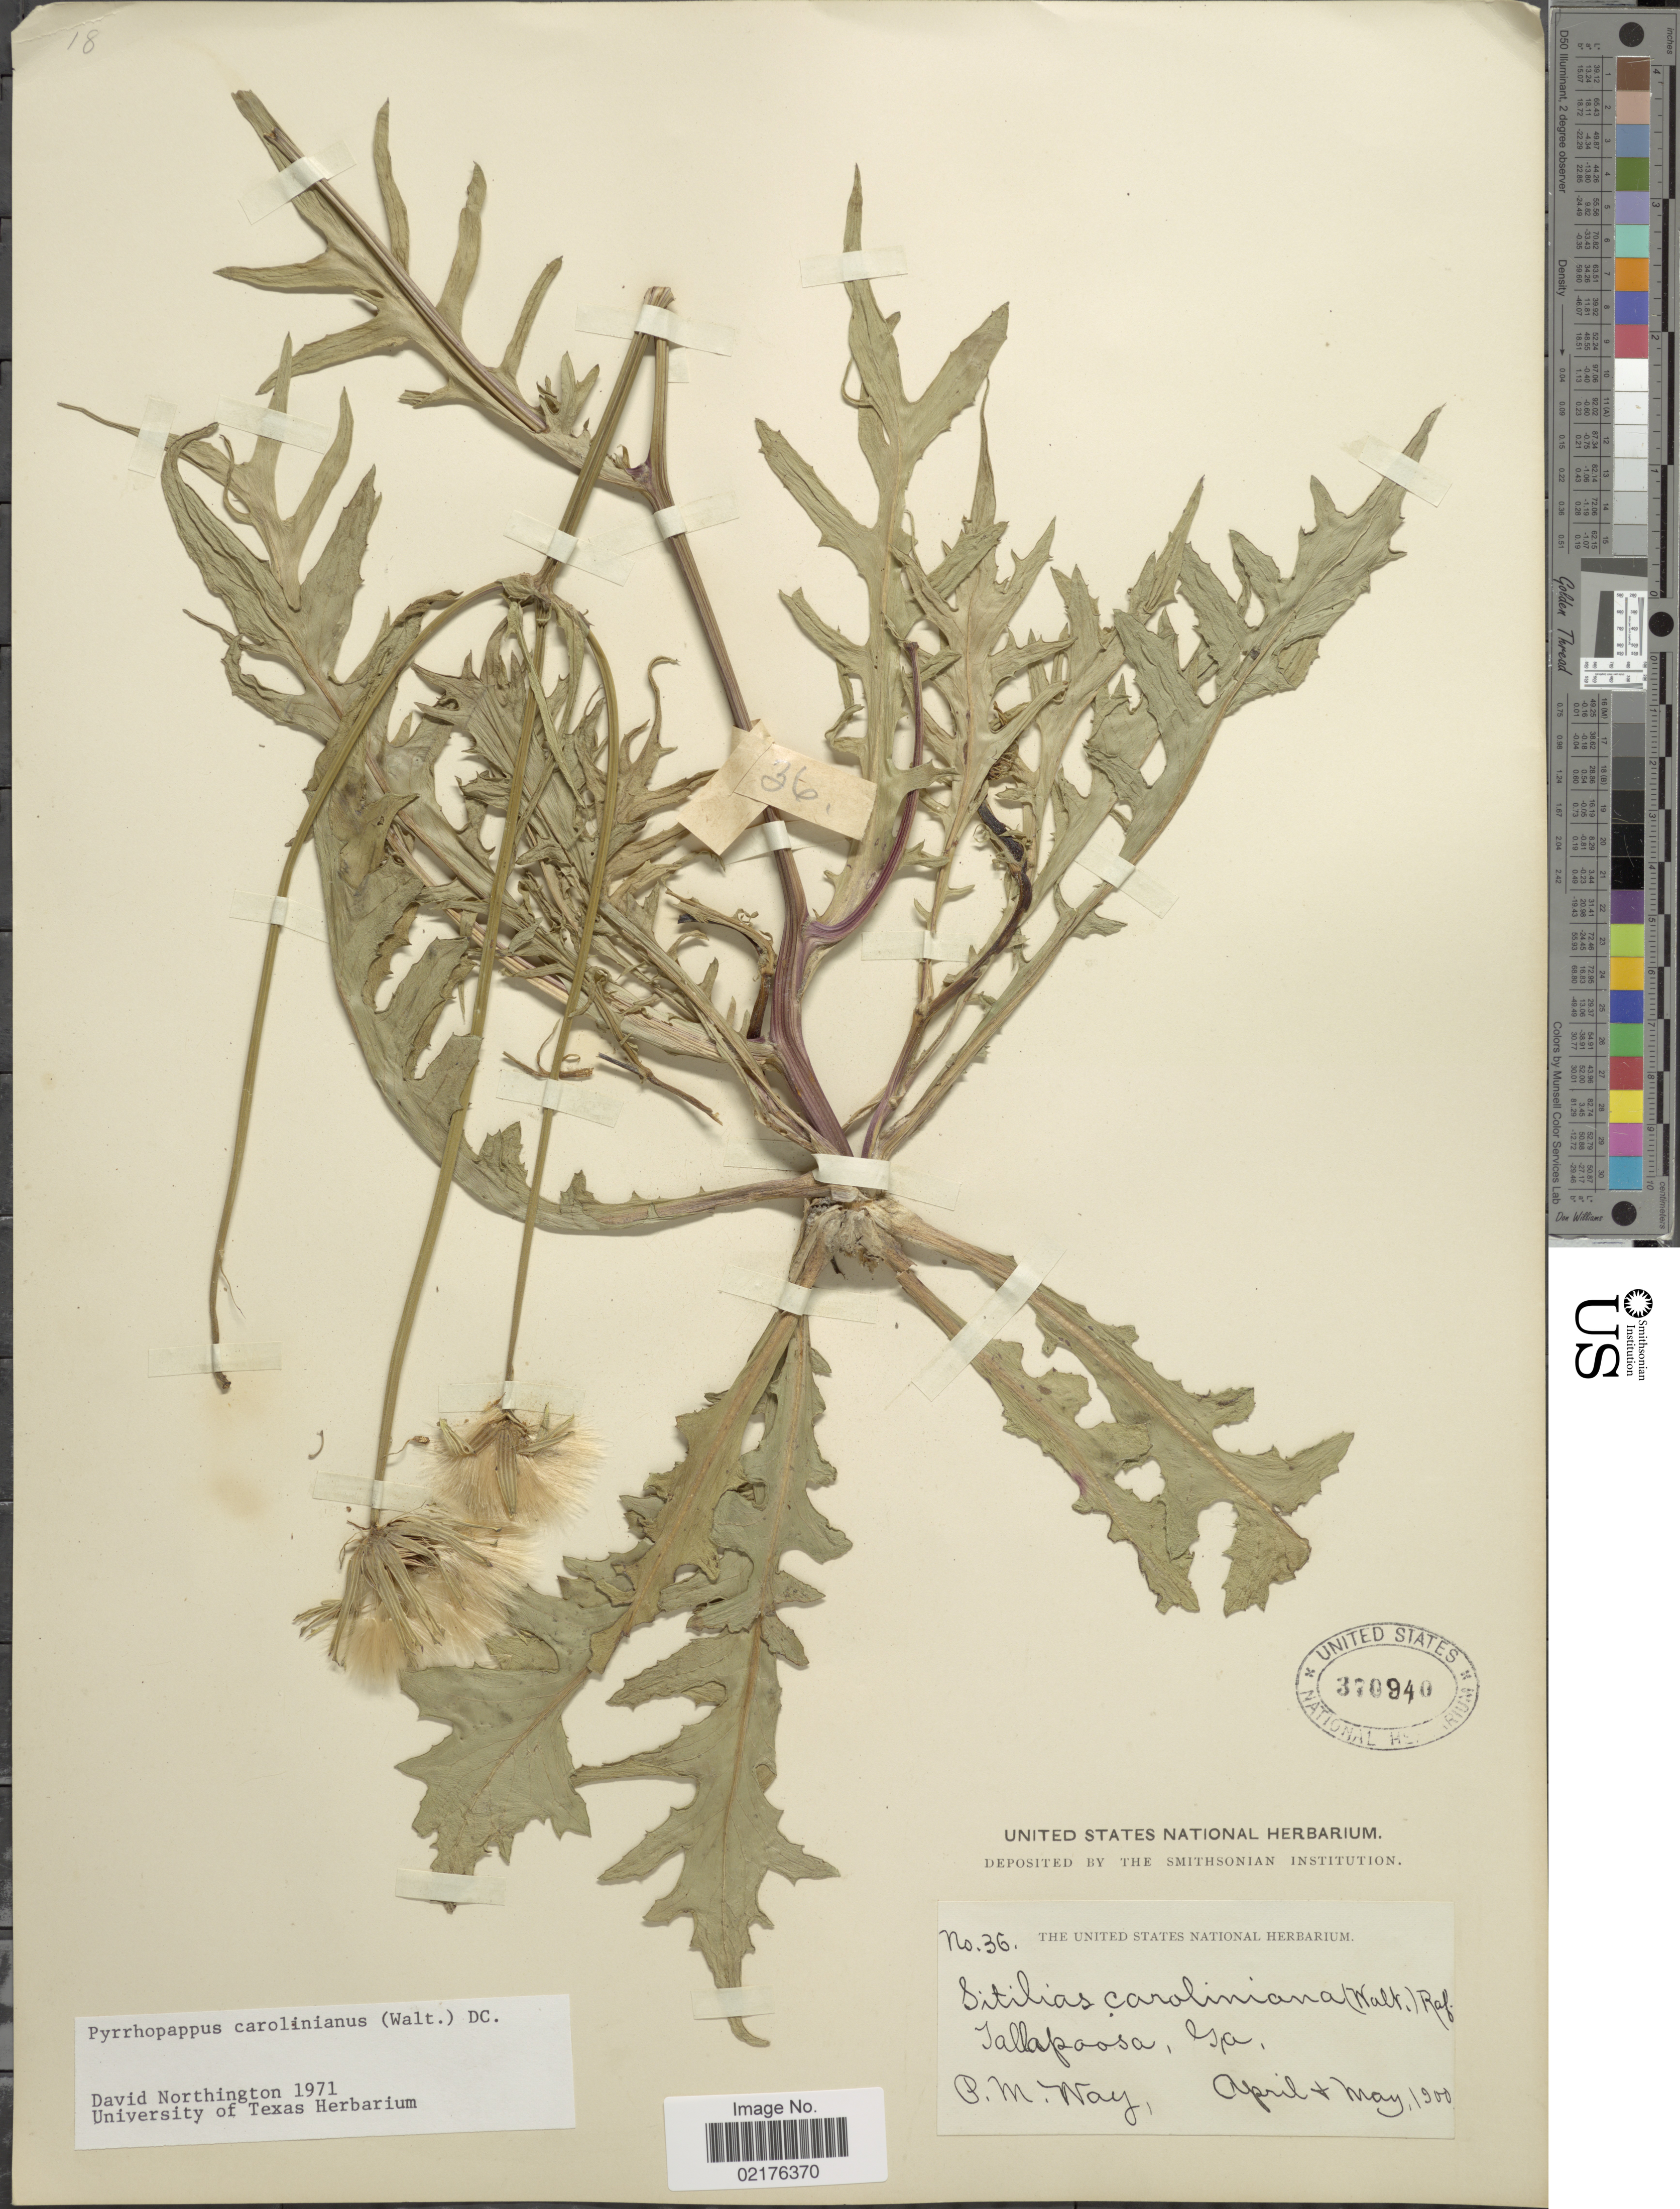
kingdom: Plantae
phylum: Tracheophyta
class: Magnoliopsida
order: Asterales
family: Asteraceae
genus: Pyrrhopappus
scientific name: Pyrrhopappus carolinianus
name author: (Walter) DC.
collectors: P. Way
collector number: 36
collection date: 1900-04/1900-05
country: United States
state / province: Georgia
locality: Tallapoasa, Ga.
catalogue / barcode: US 370940